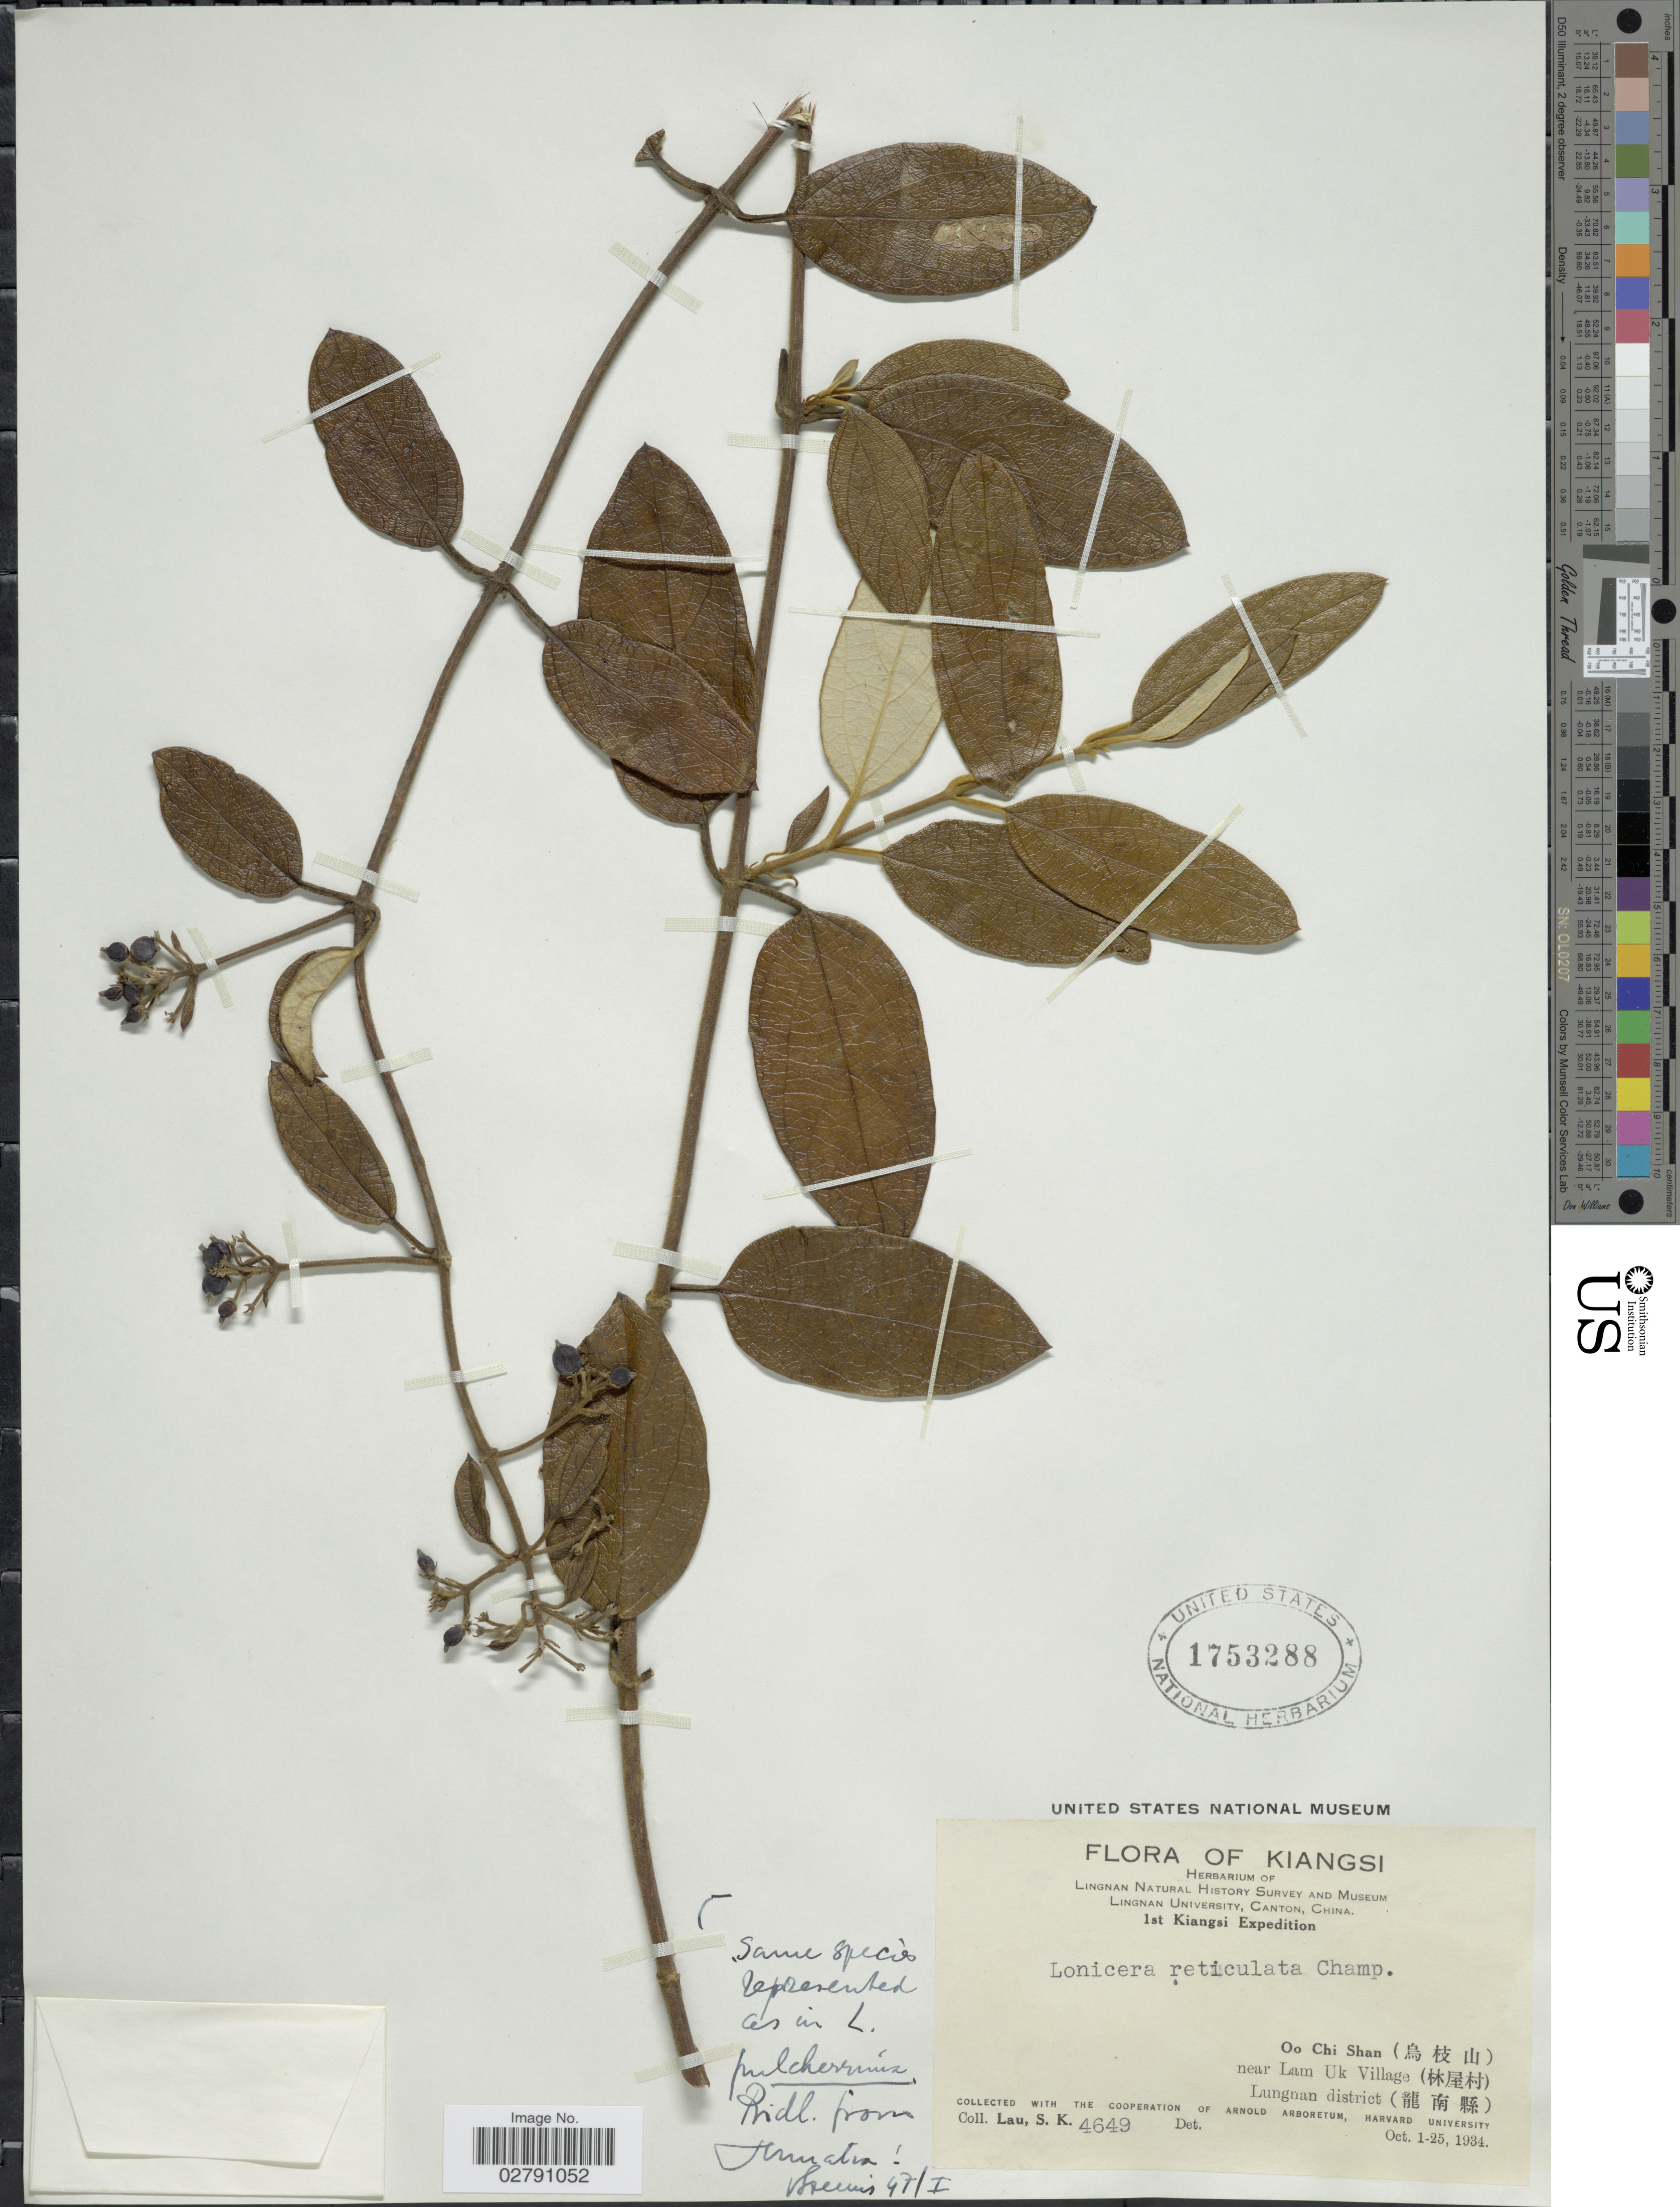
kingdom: Plantae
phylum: Tracheophyta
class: Magnoliopsida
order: Dipsacales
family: Caprifoliaceae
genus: Lonicera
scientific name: Lonicera reticulata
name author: Champ.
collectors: S. K. Lau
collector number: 4649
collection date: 1934-10-01/1934-10-25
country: China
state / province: Jiangxi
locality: Kiangsi. Oo Chi Shan (X), near Lam Uk Village (X). Lungnan district (X).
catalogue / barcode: US 1753288